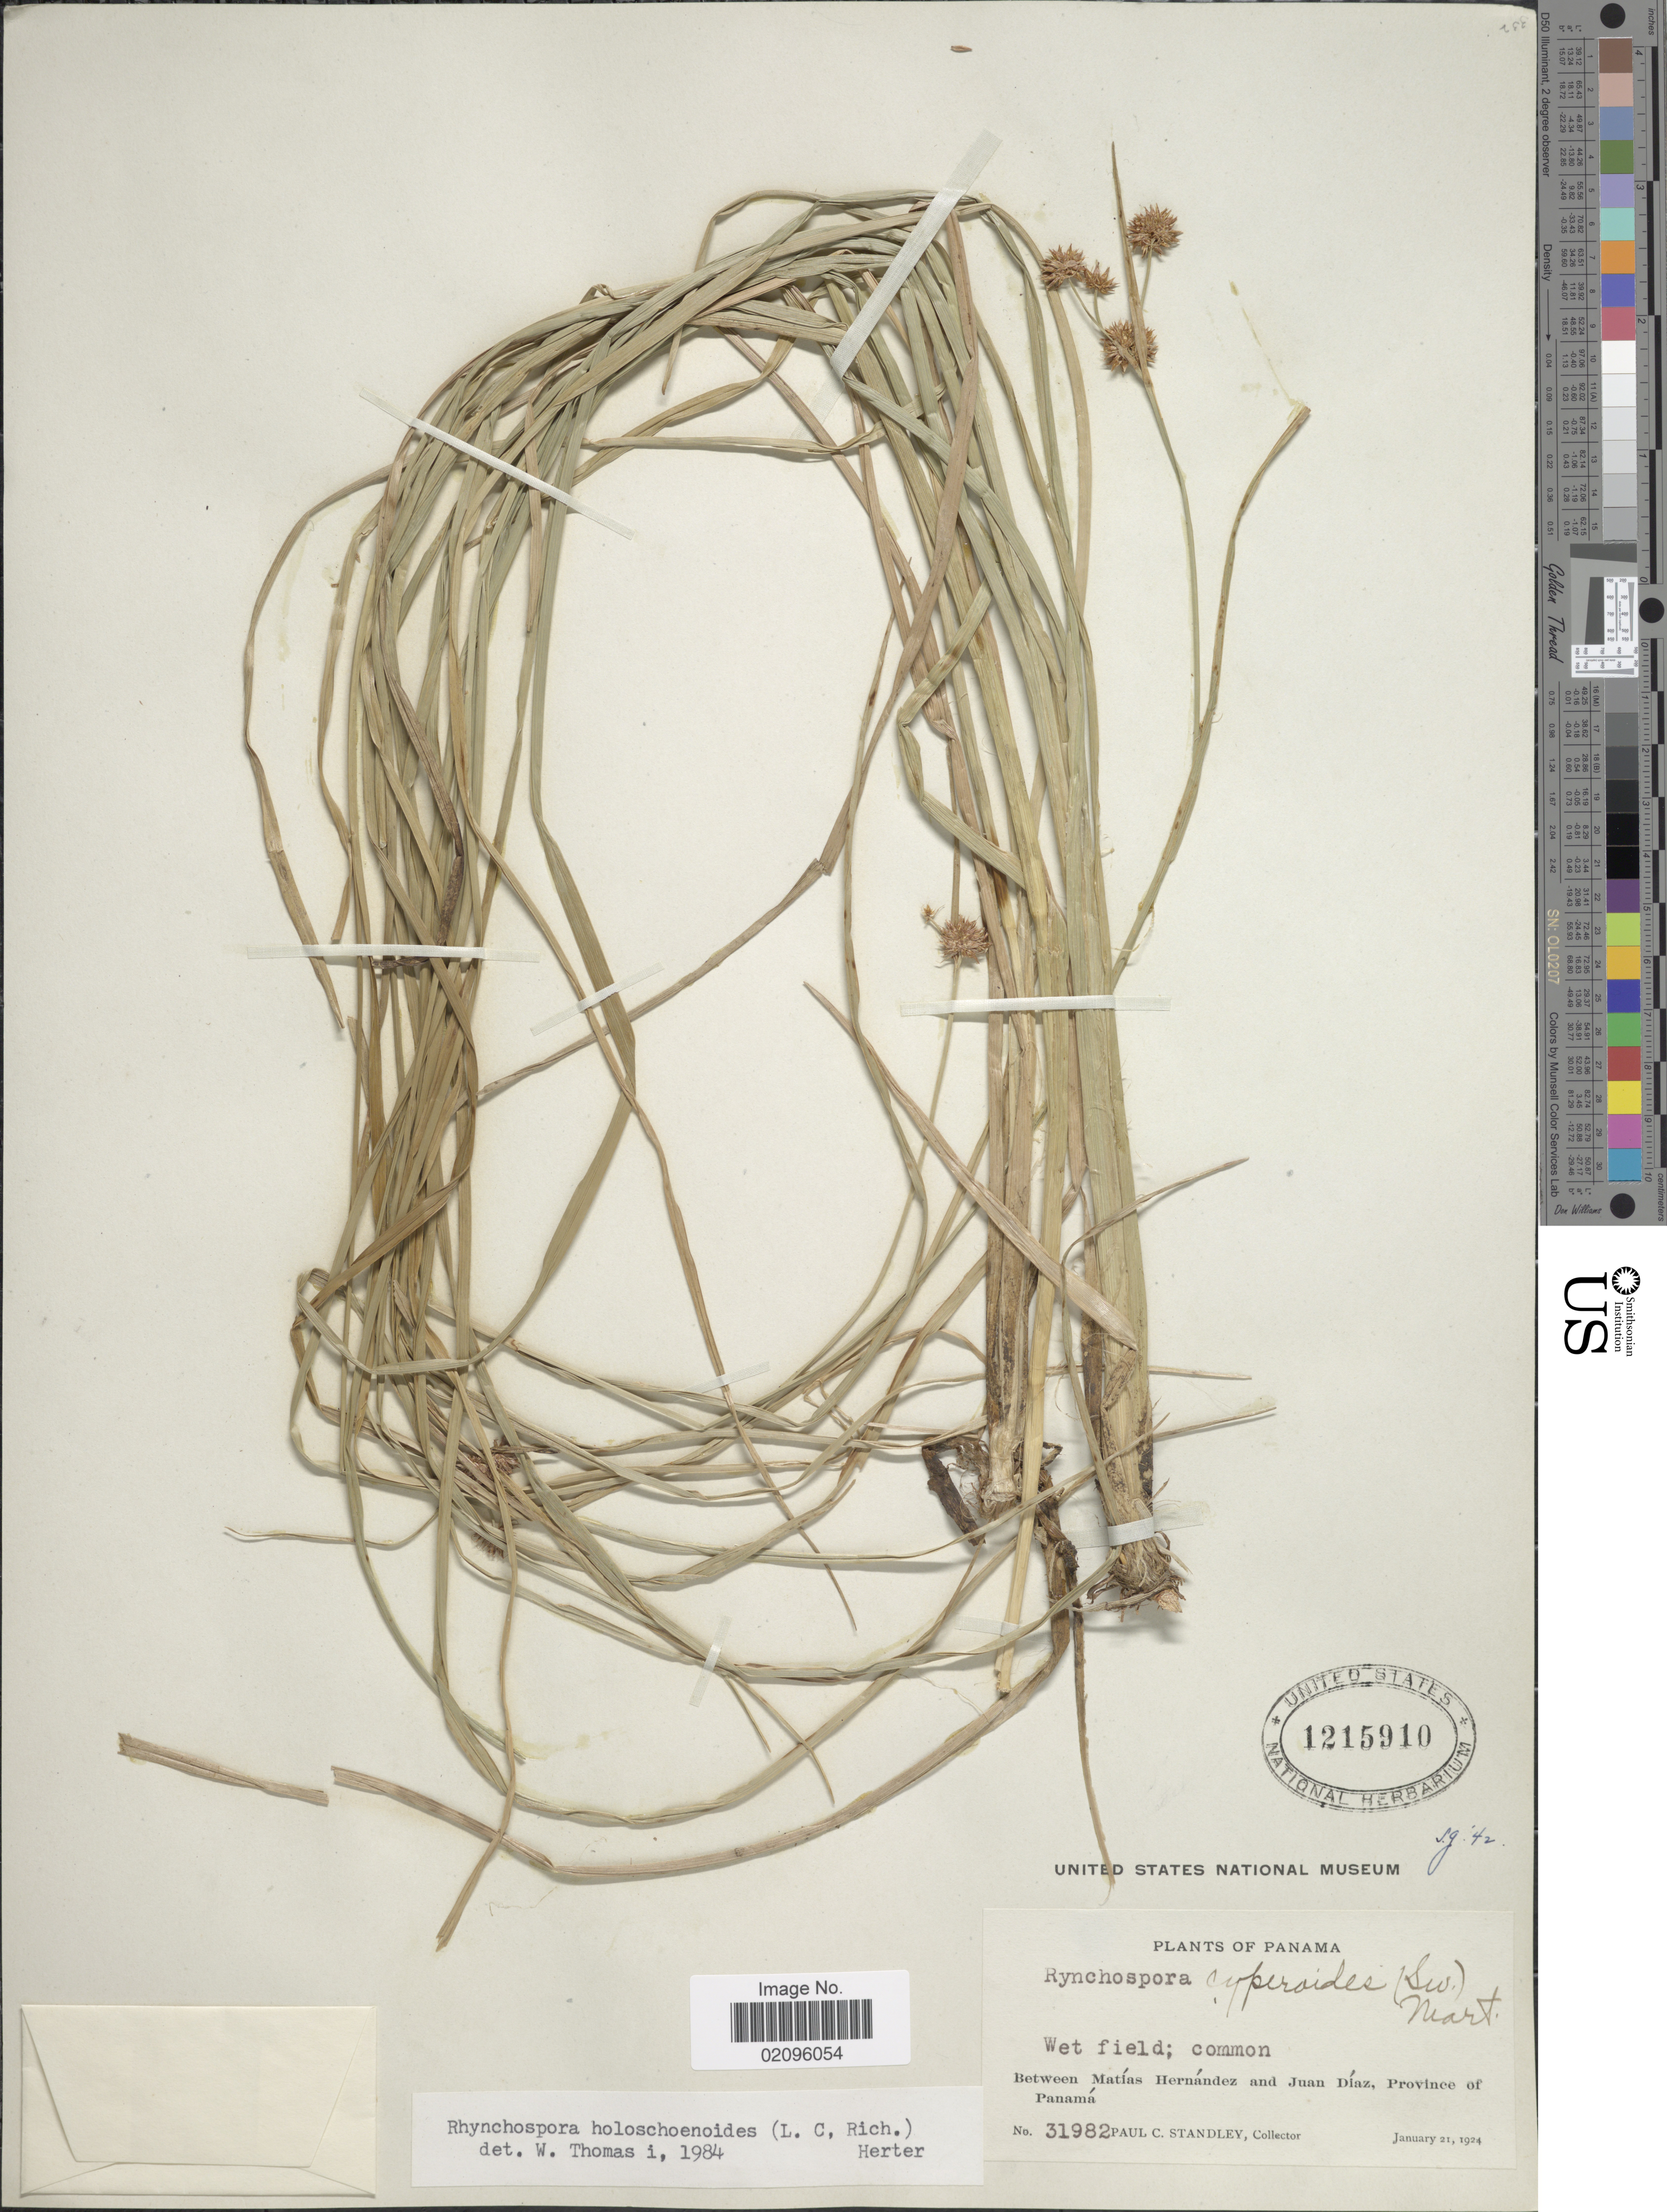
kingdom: Plantae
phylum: Tracheophyta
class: Liliopsida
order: Poales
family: Cyperaceae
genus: Rhynchospora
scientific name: Rhynchospora holoschoenoides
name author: (Rich.) Herter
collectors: P. C. Standley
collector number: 31982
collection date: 1924-01-21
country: Panama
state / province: Panamá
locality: Between Matias Hernandez and Juan Diaz.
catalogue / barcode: US 1215910